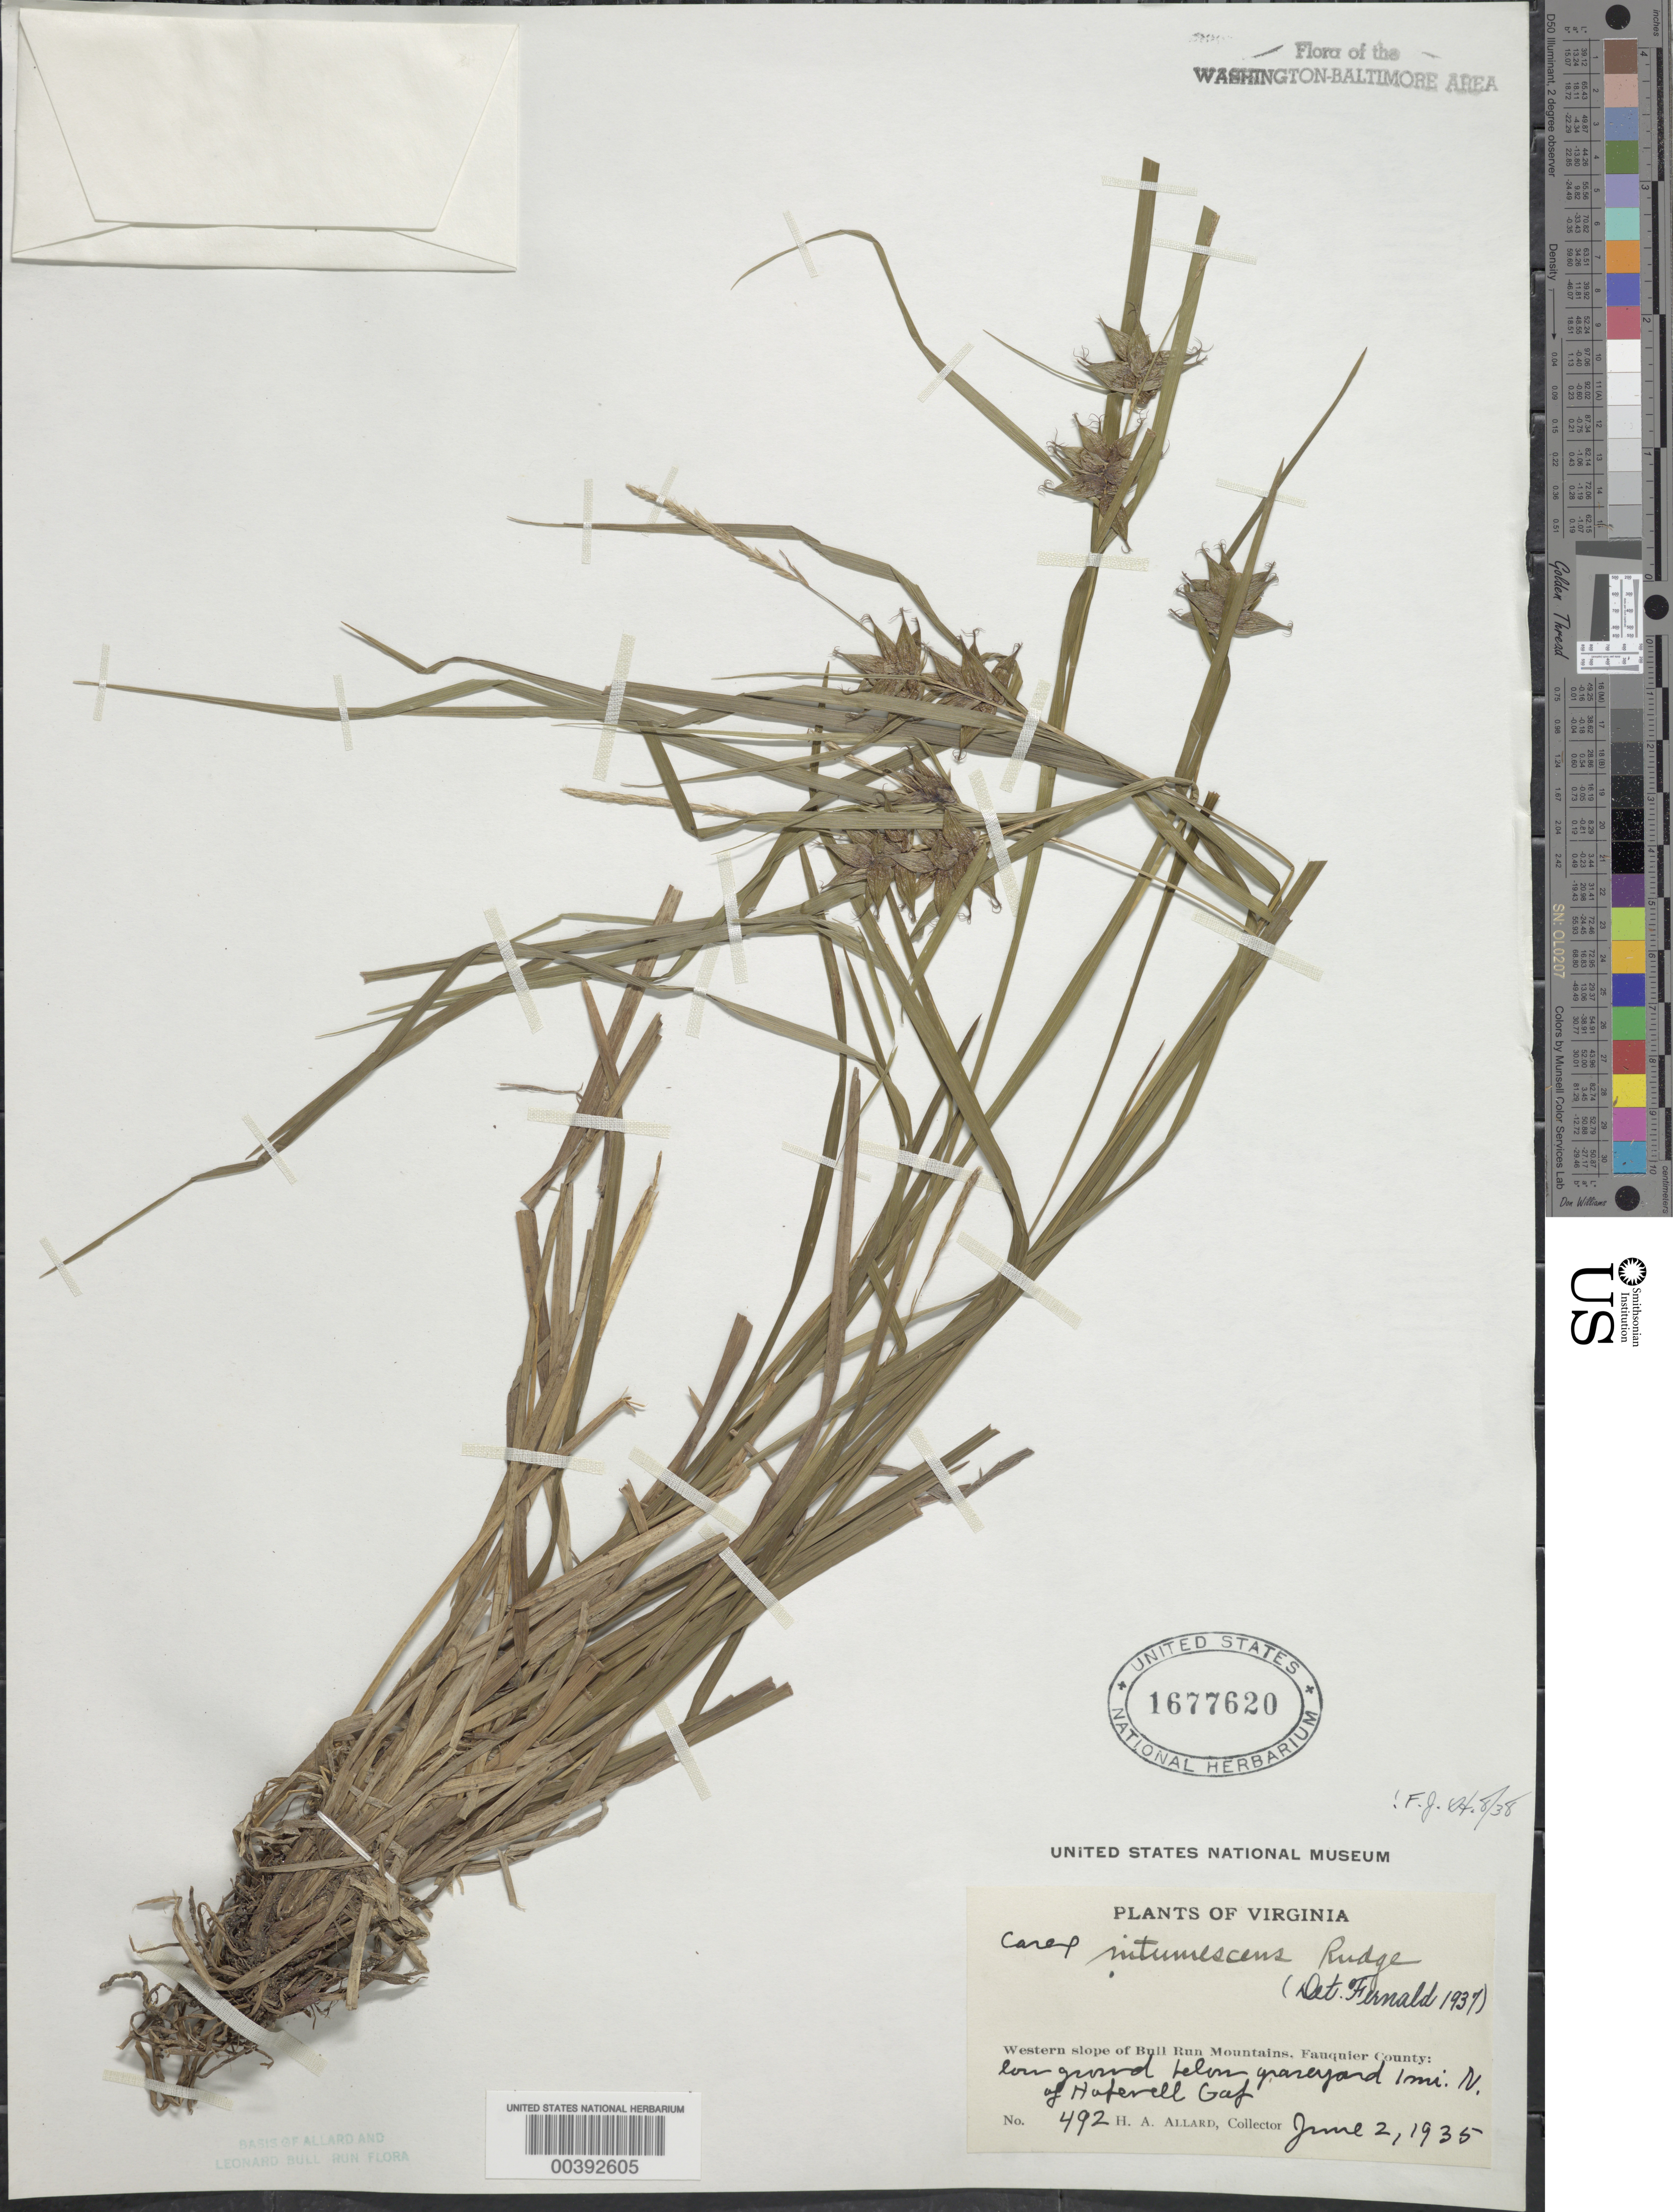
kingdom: Plantae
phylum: Tracheophyta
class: Liliopsida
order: Poales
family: Cyperaceae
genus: Carex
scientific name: Carex intumescens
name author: Rudge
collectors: H. A. Allard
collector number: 492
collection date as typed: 02 Jun 1935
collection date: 1935-06-02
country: United States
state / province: Virginia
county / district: Fauquier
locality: North of Hopewell Gap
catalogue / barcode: US 1677620